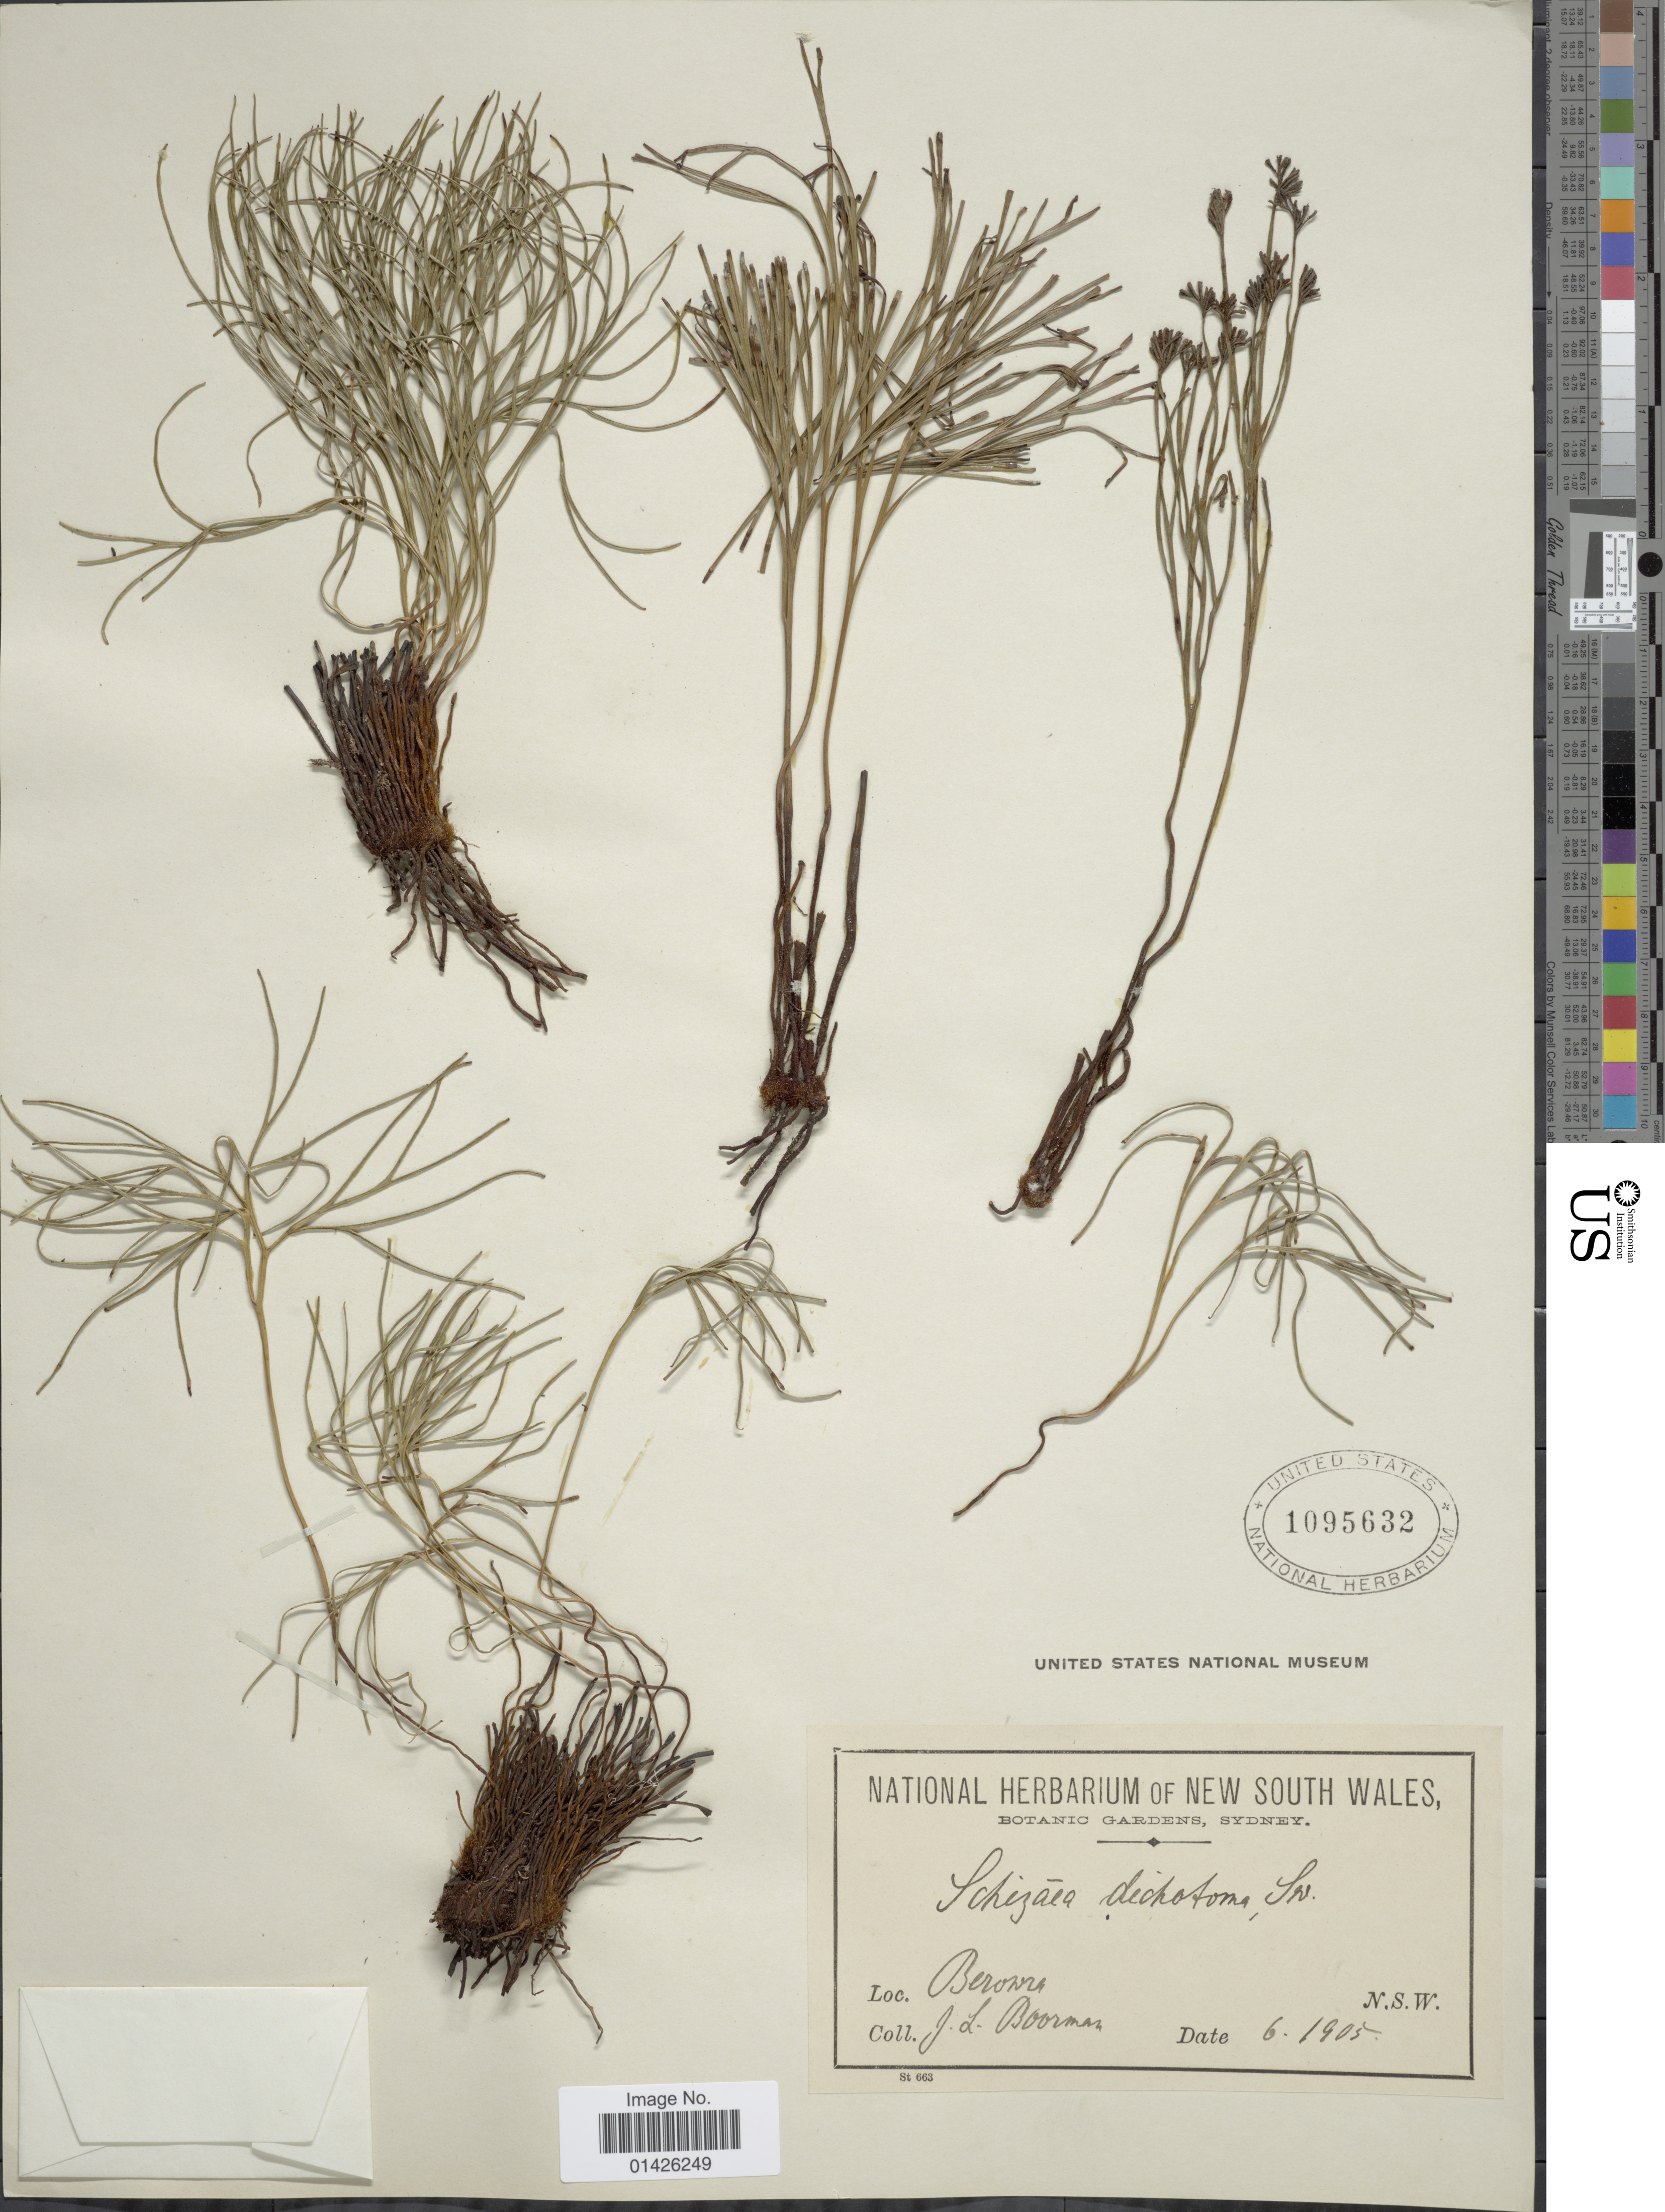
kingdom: Plantae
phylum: Tracheophyta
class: Polypodiopsida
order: Schizaeales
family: Schizaeaceae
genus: Schizaea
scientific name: Schizaea dichotoma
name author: (L.) J. Sm.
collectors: J. Boorman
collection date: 1905-06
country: Australia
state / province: New South Wales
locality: Berowra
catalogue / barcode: US 1095632